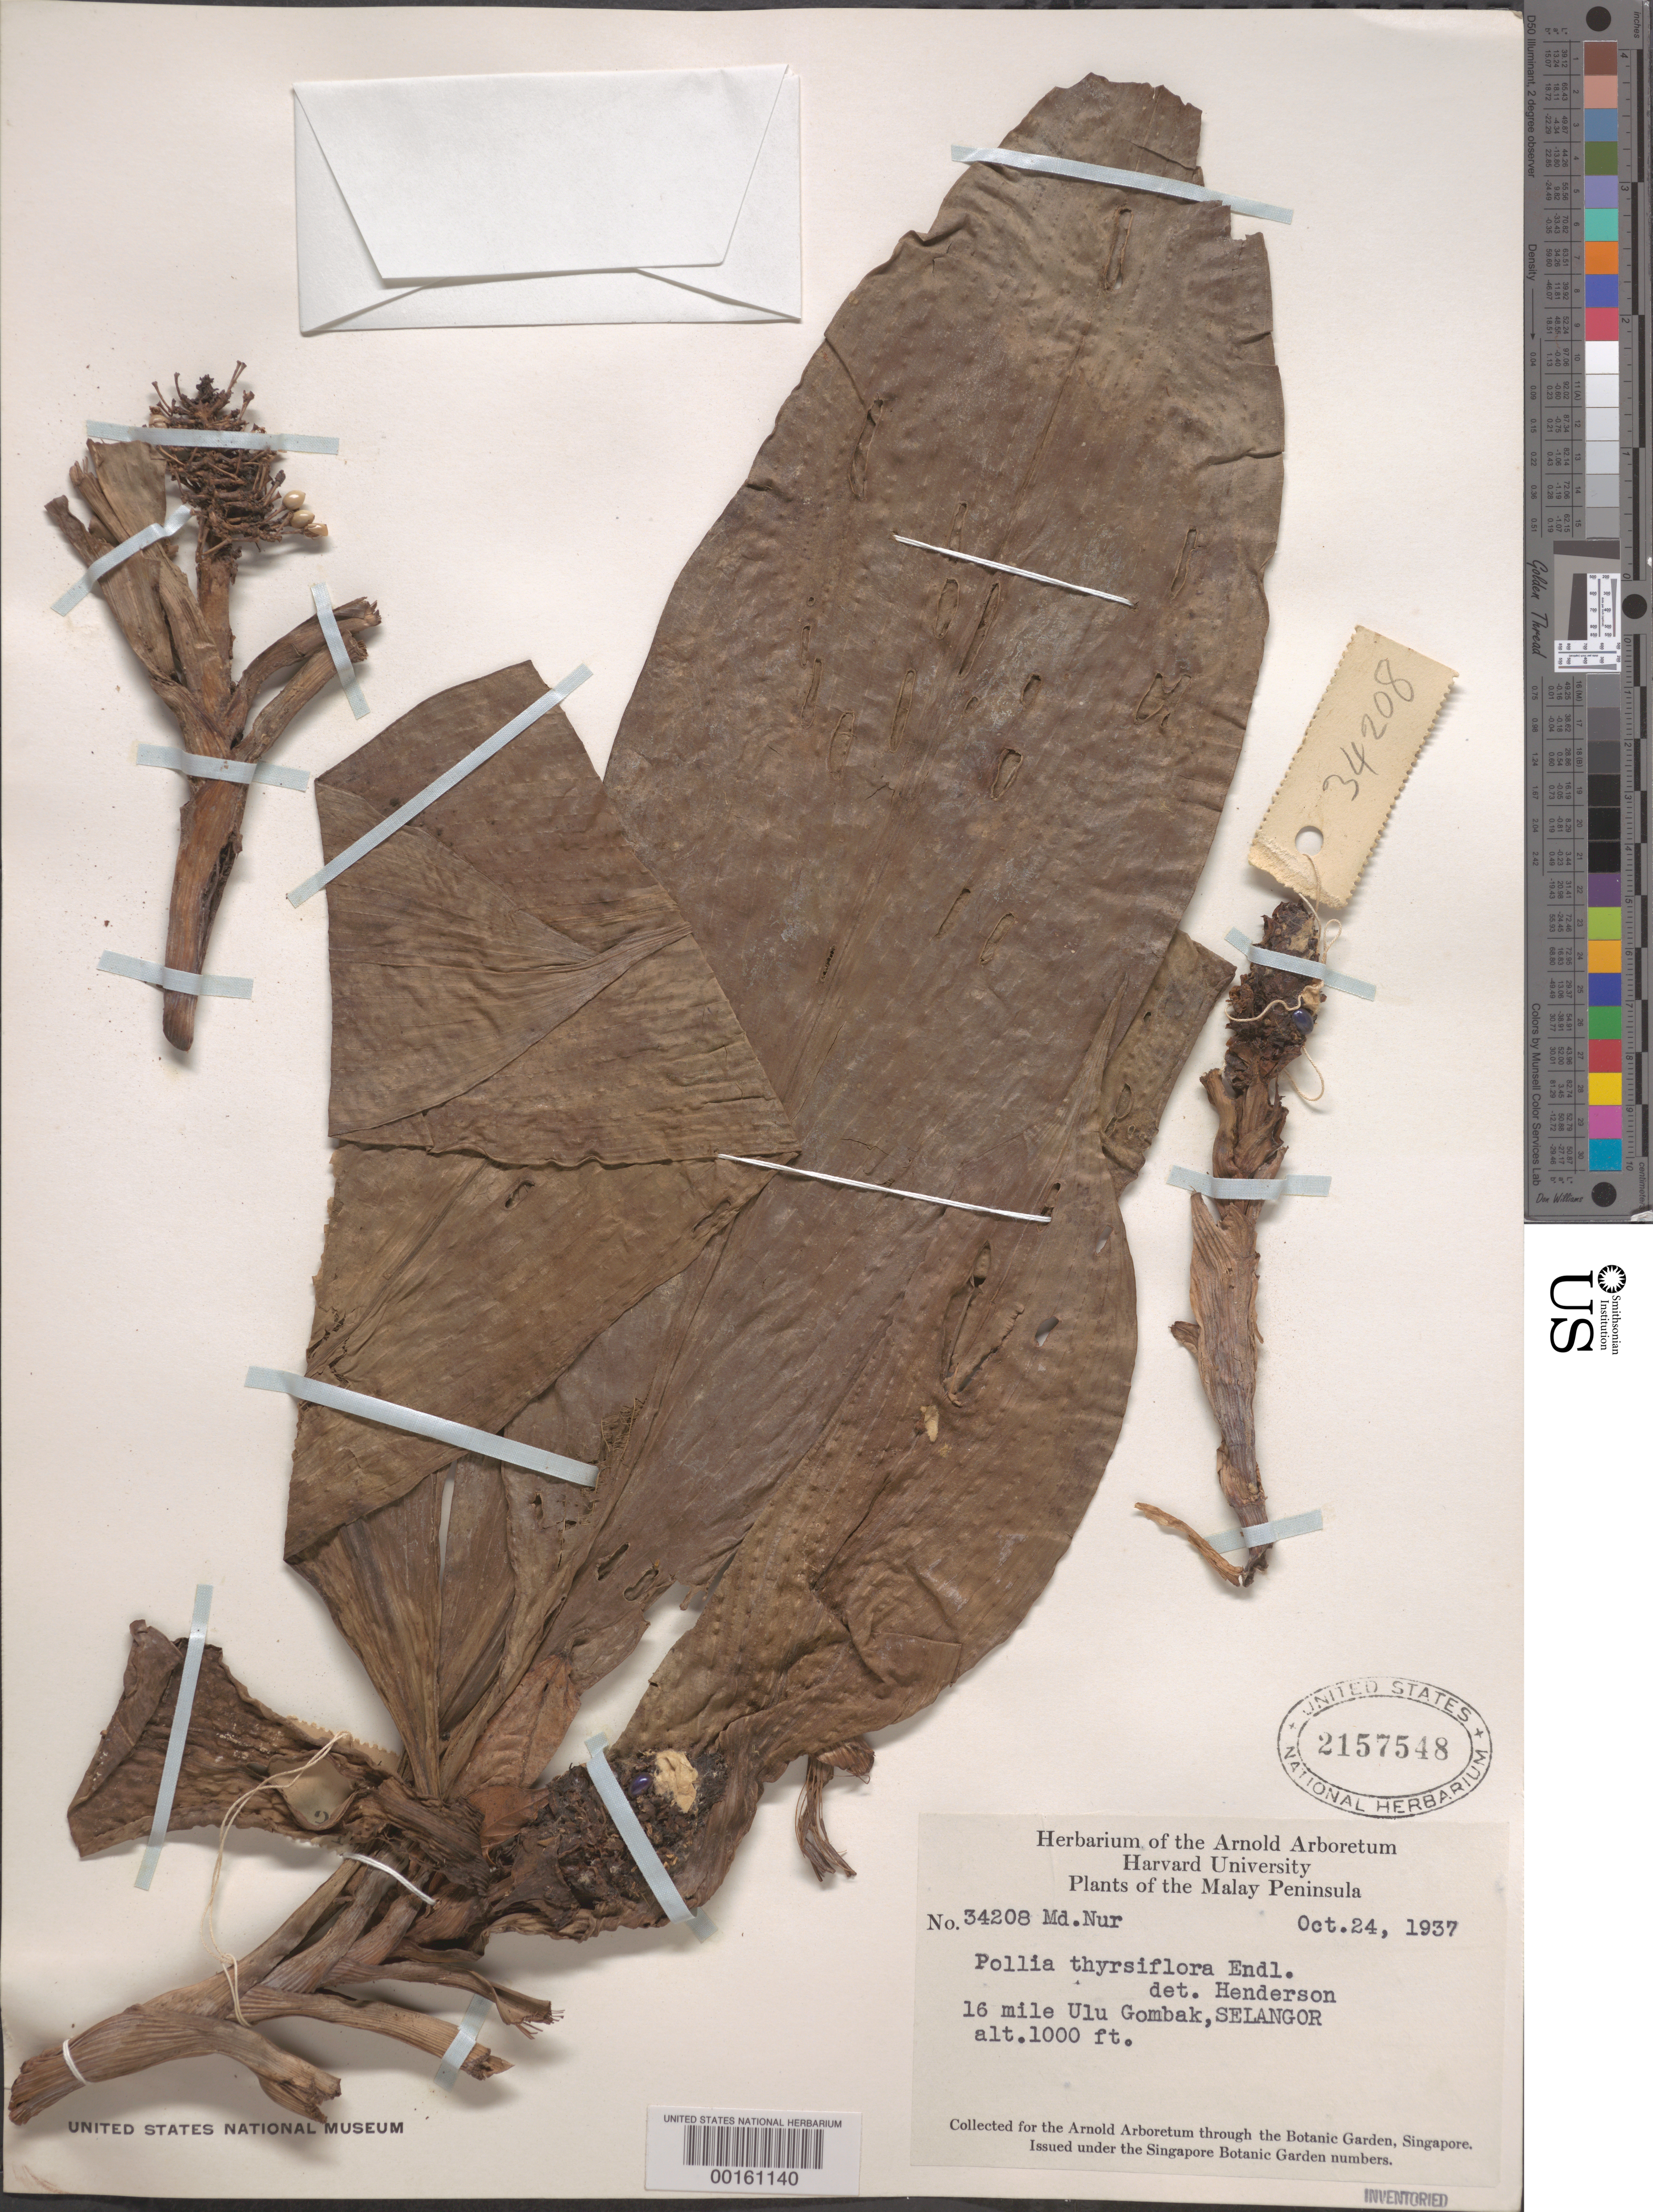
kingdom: Plantae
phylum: Tracheophyta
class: Liliopsida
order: Commelinales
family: Commelinaceae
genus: Pollia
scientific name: Pollia thyrsiflora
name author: (Blume) Steud.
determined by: Henderson, A. J., ex herb. NYBG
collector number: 34208 Md. Nur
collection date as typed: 24 Oct 1937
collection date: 1937-10-24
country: Malaysia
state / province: Selangor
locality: Ulu gombak [Malay Peninsula]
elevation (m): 305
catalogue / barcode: US 2157548